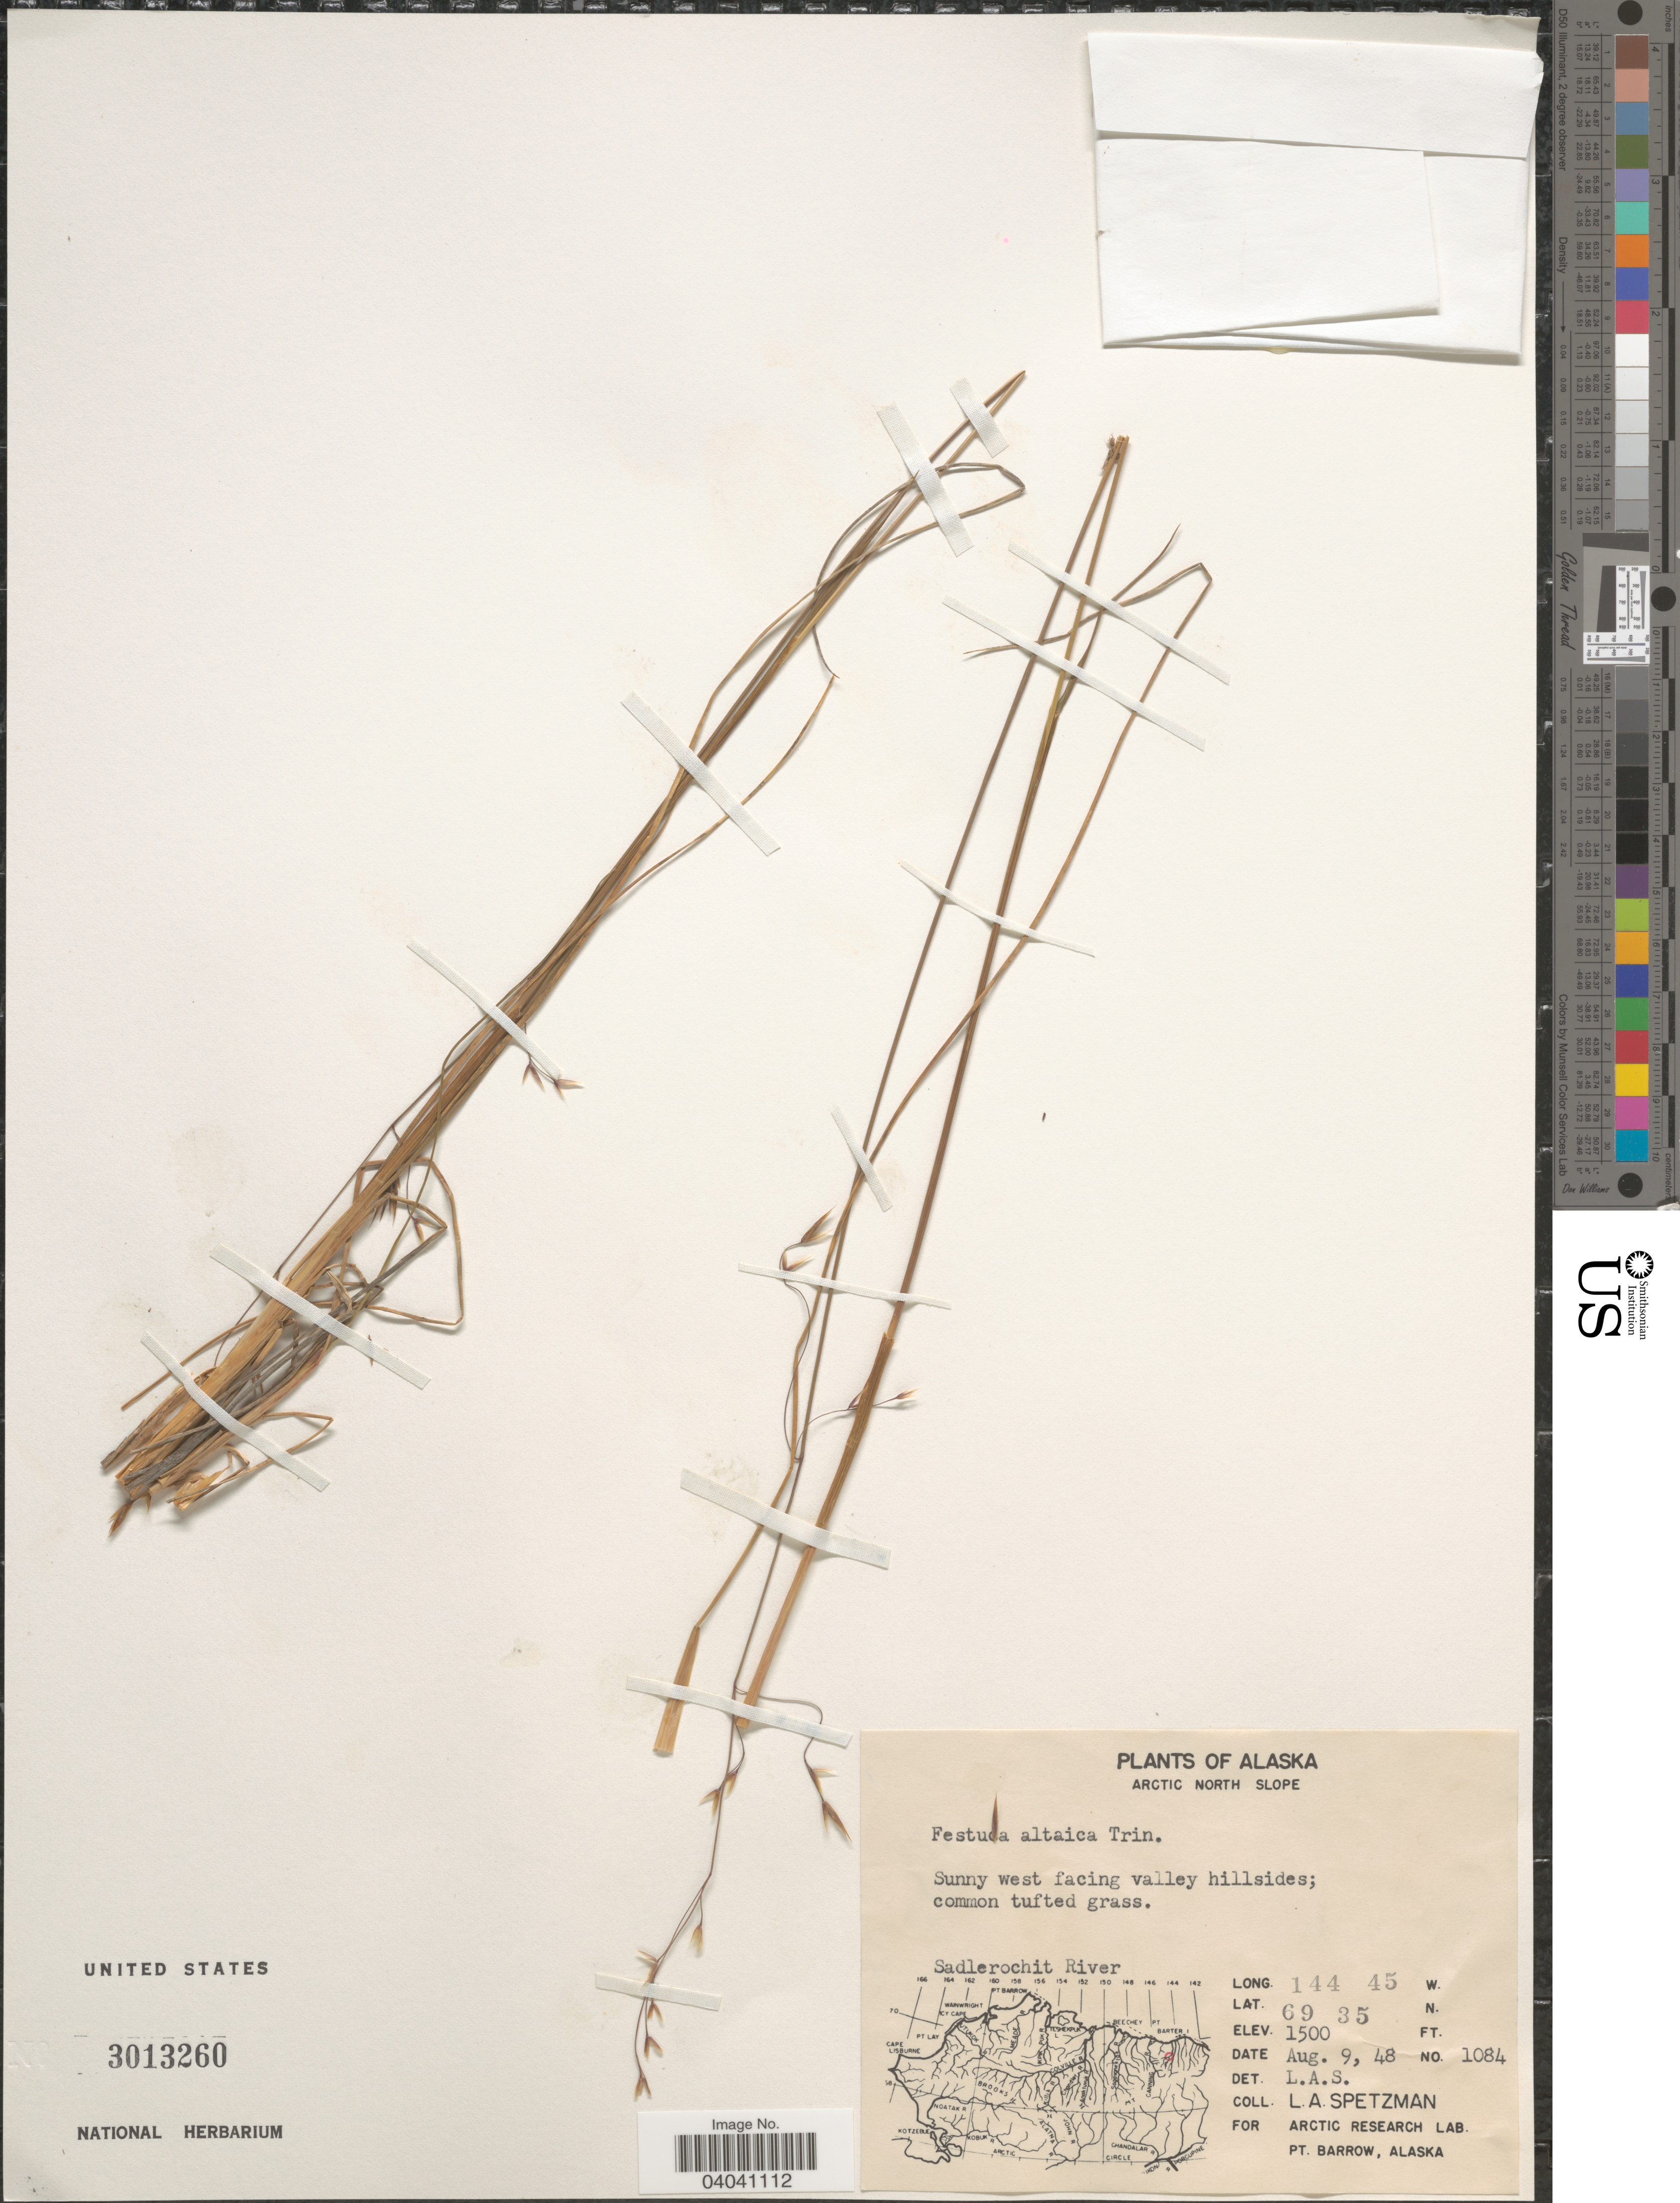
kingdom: Plantae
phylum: Tracheophyta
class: Liliopsida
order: Poales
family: Poaceae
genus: Festuca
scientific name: Festuca altaica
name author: Trin.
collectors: L. Spetzman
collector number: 1084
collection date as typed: Transcribed d/m/y: 9/8/48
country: United States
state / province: Alaska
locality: Arctic North Slope. Sunny west facing valley hillsides. Sadlerochit River.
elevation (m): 457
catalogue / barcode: US 3013260